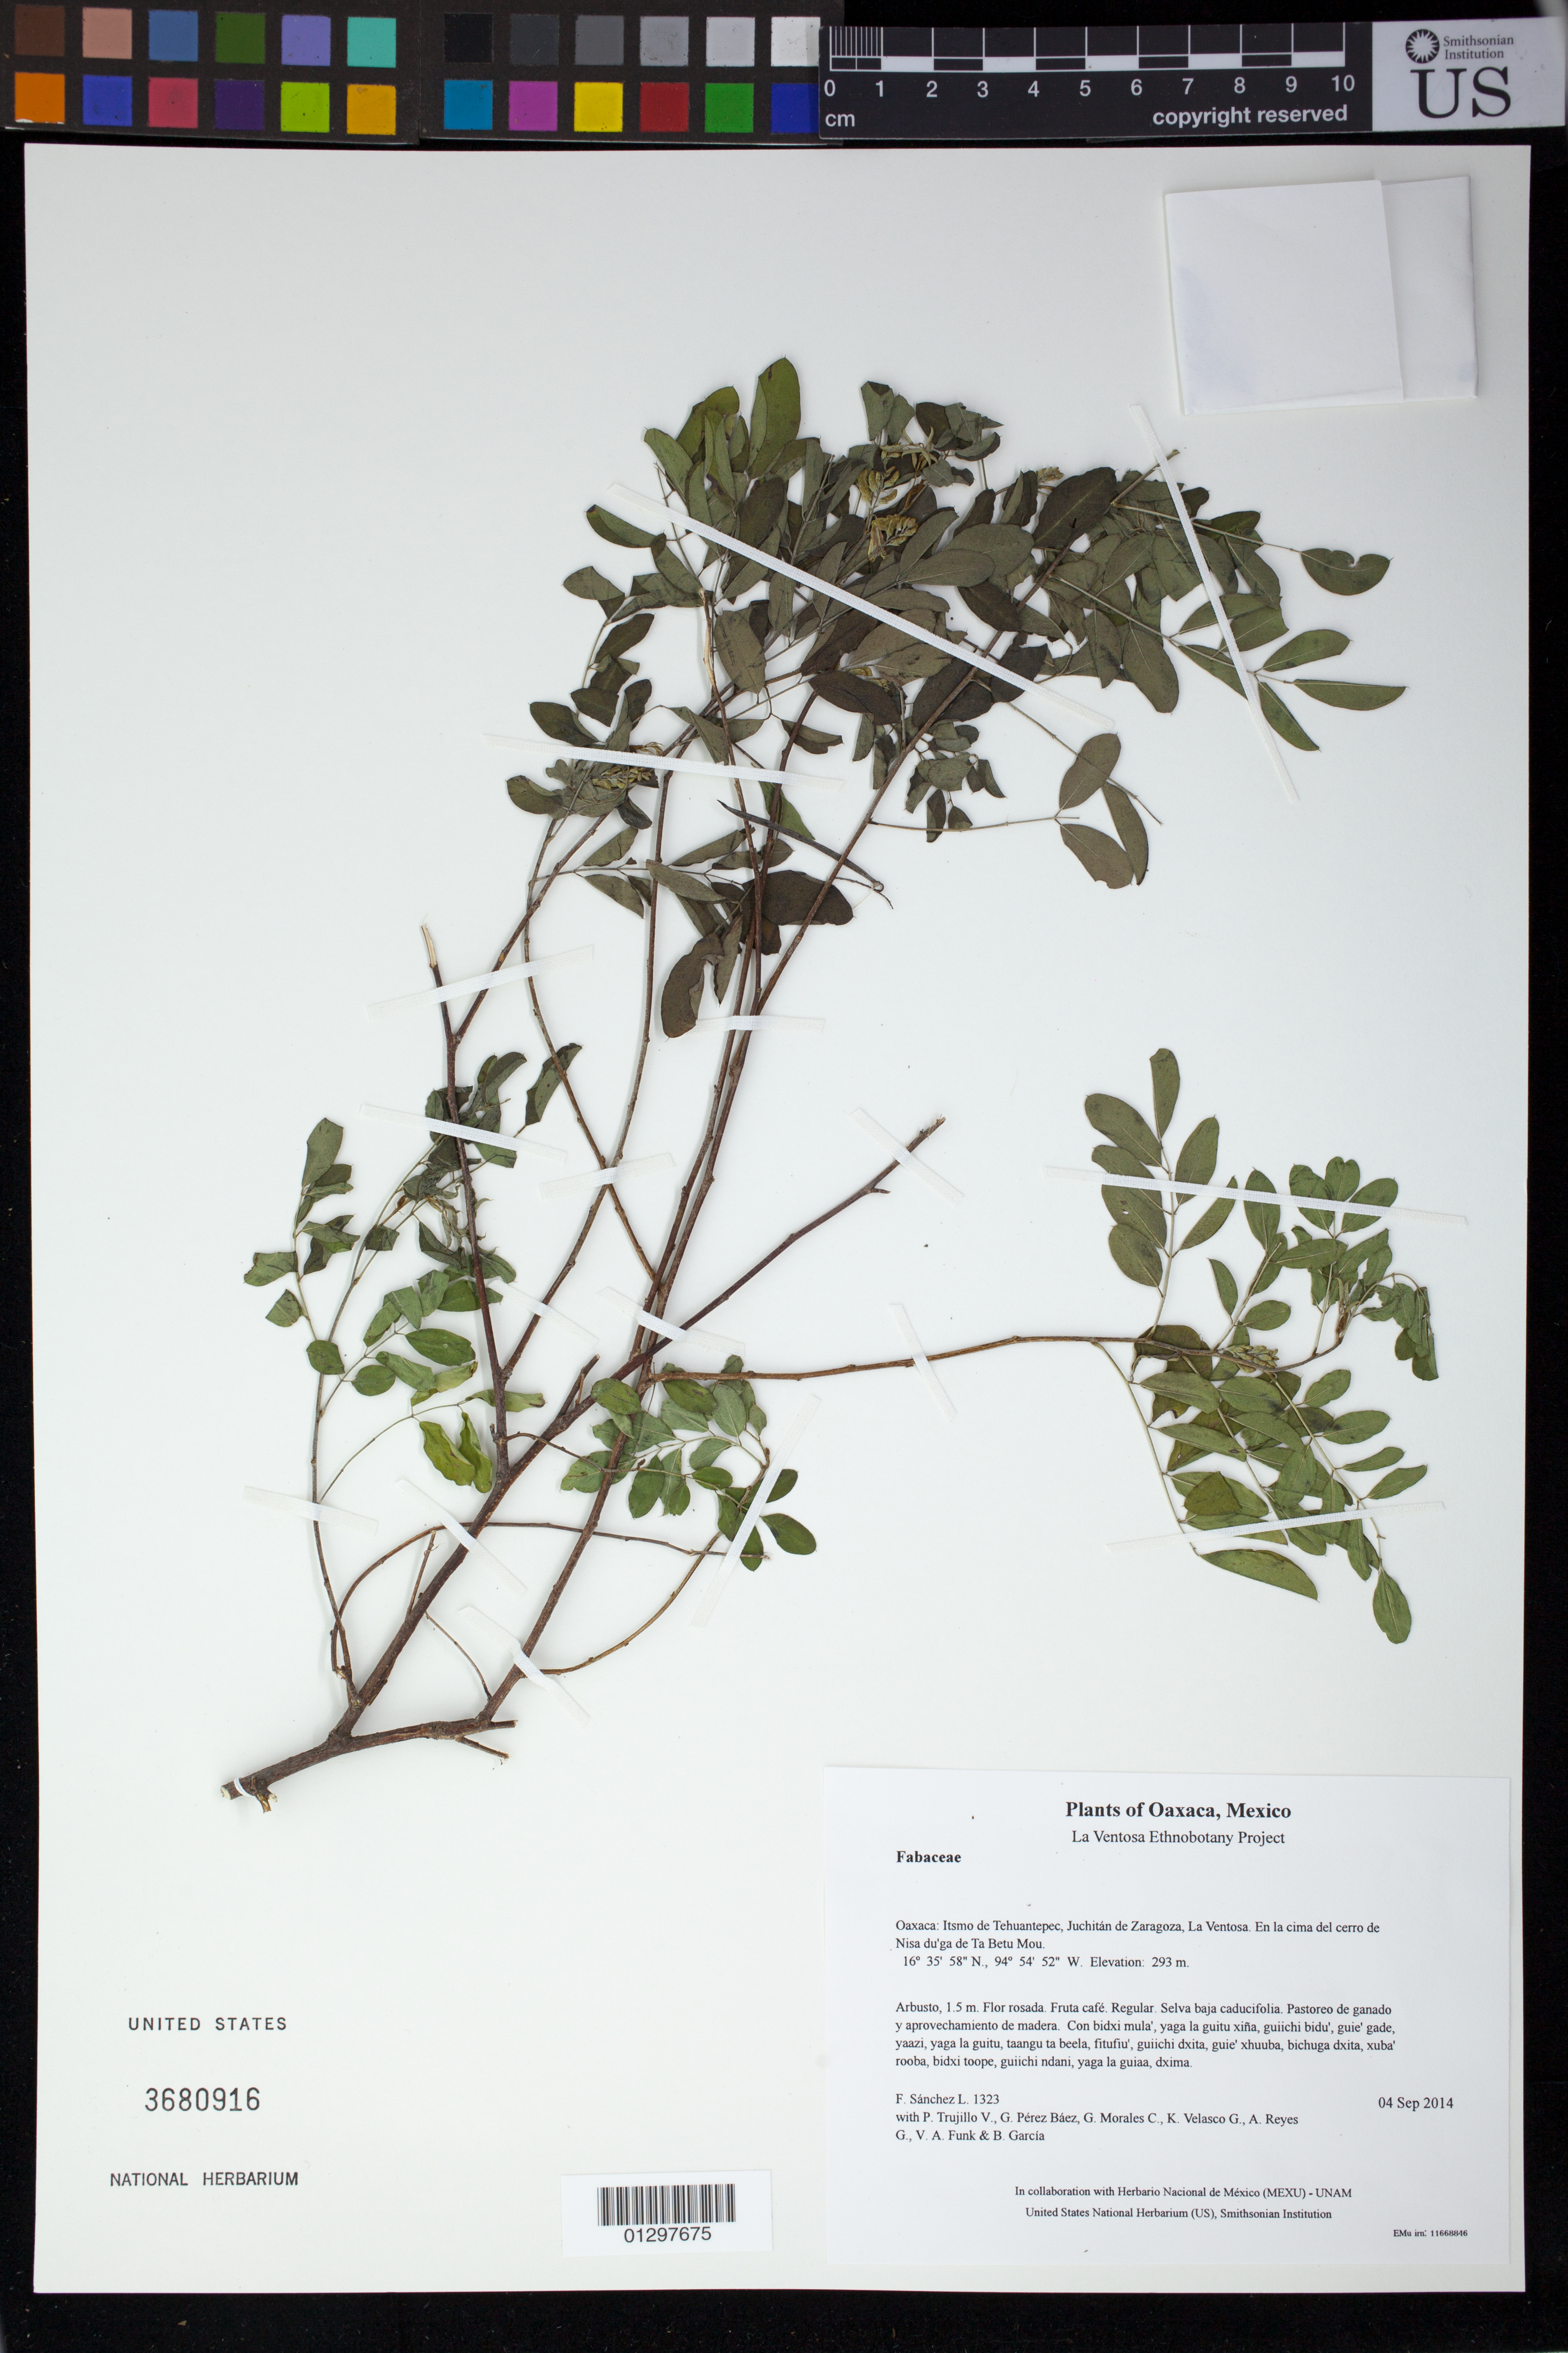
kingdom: Plantae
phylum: Tracheophyta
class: Magnoliopsida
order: Fabales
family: Fabaceae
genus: Indigofera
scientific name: Indigofera lancifolia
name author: Rydb.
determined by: Cruz D., R.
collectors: F. Sánchez L., P. Trujillo V., G. Pérez Báez, G. Morales C., K. Velasco G., A. Reyes G., V. Funk & B. García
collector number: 1323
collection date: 2014-09-04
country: Mexico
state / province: Oaxaca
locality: Itsmo de Tehuantepec, Juchitán de Zaragoza, La Ventosa. En la cima del cerro de Nisa du'ga de Ta Betu Mou.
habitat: Selva baja caducifolia. Pastoreo de ganado y aprovechamiento de madera.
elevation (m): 293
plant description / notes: JEBOT, MEXU, SERO, US; Yaga bandaga. 1.5 m. Guie' rosa. Cuaananaxhi namuu. Nuu.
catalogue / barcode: US 3680916